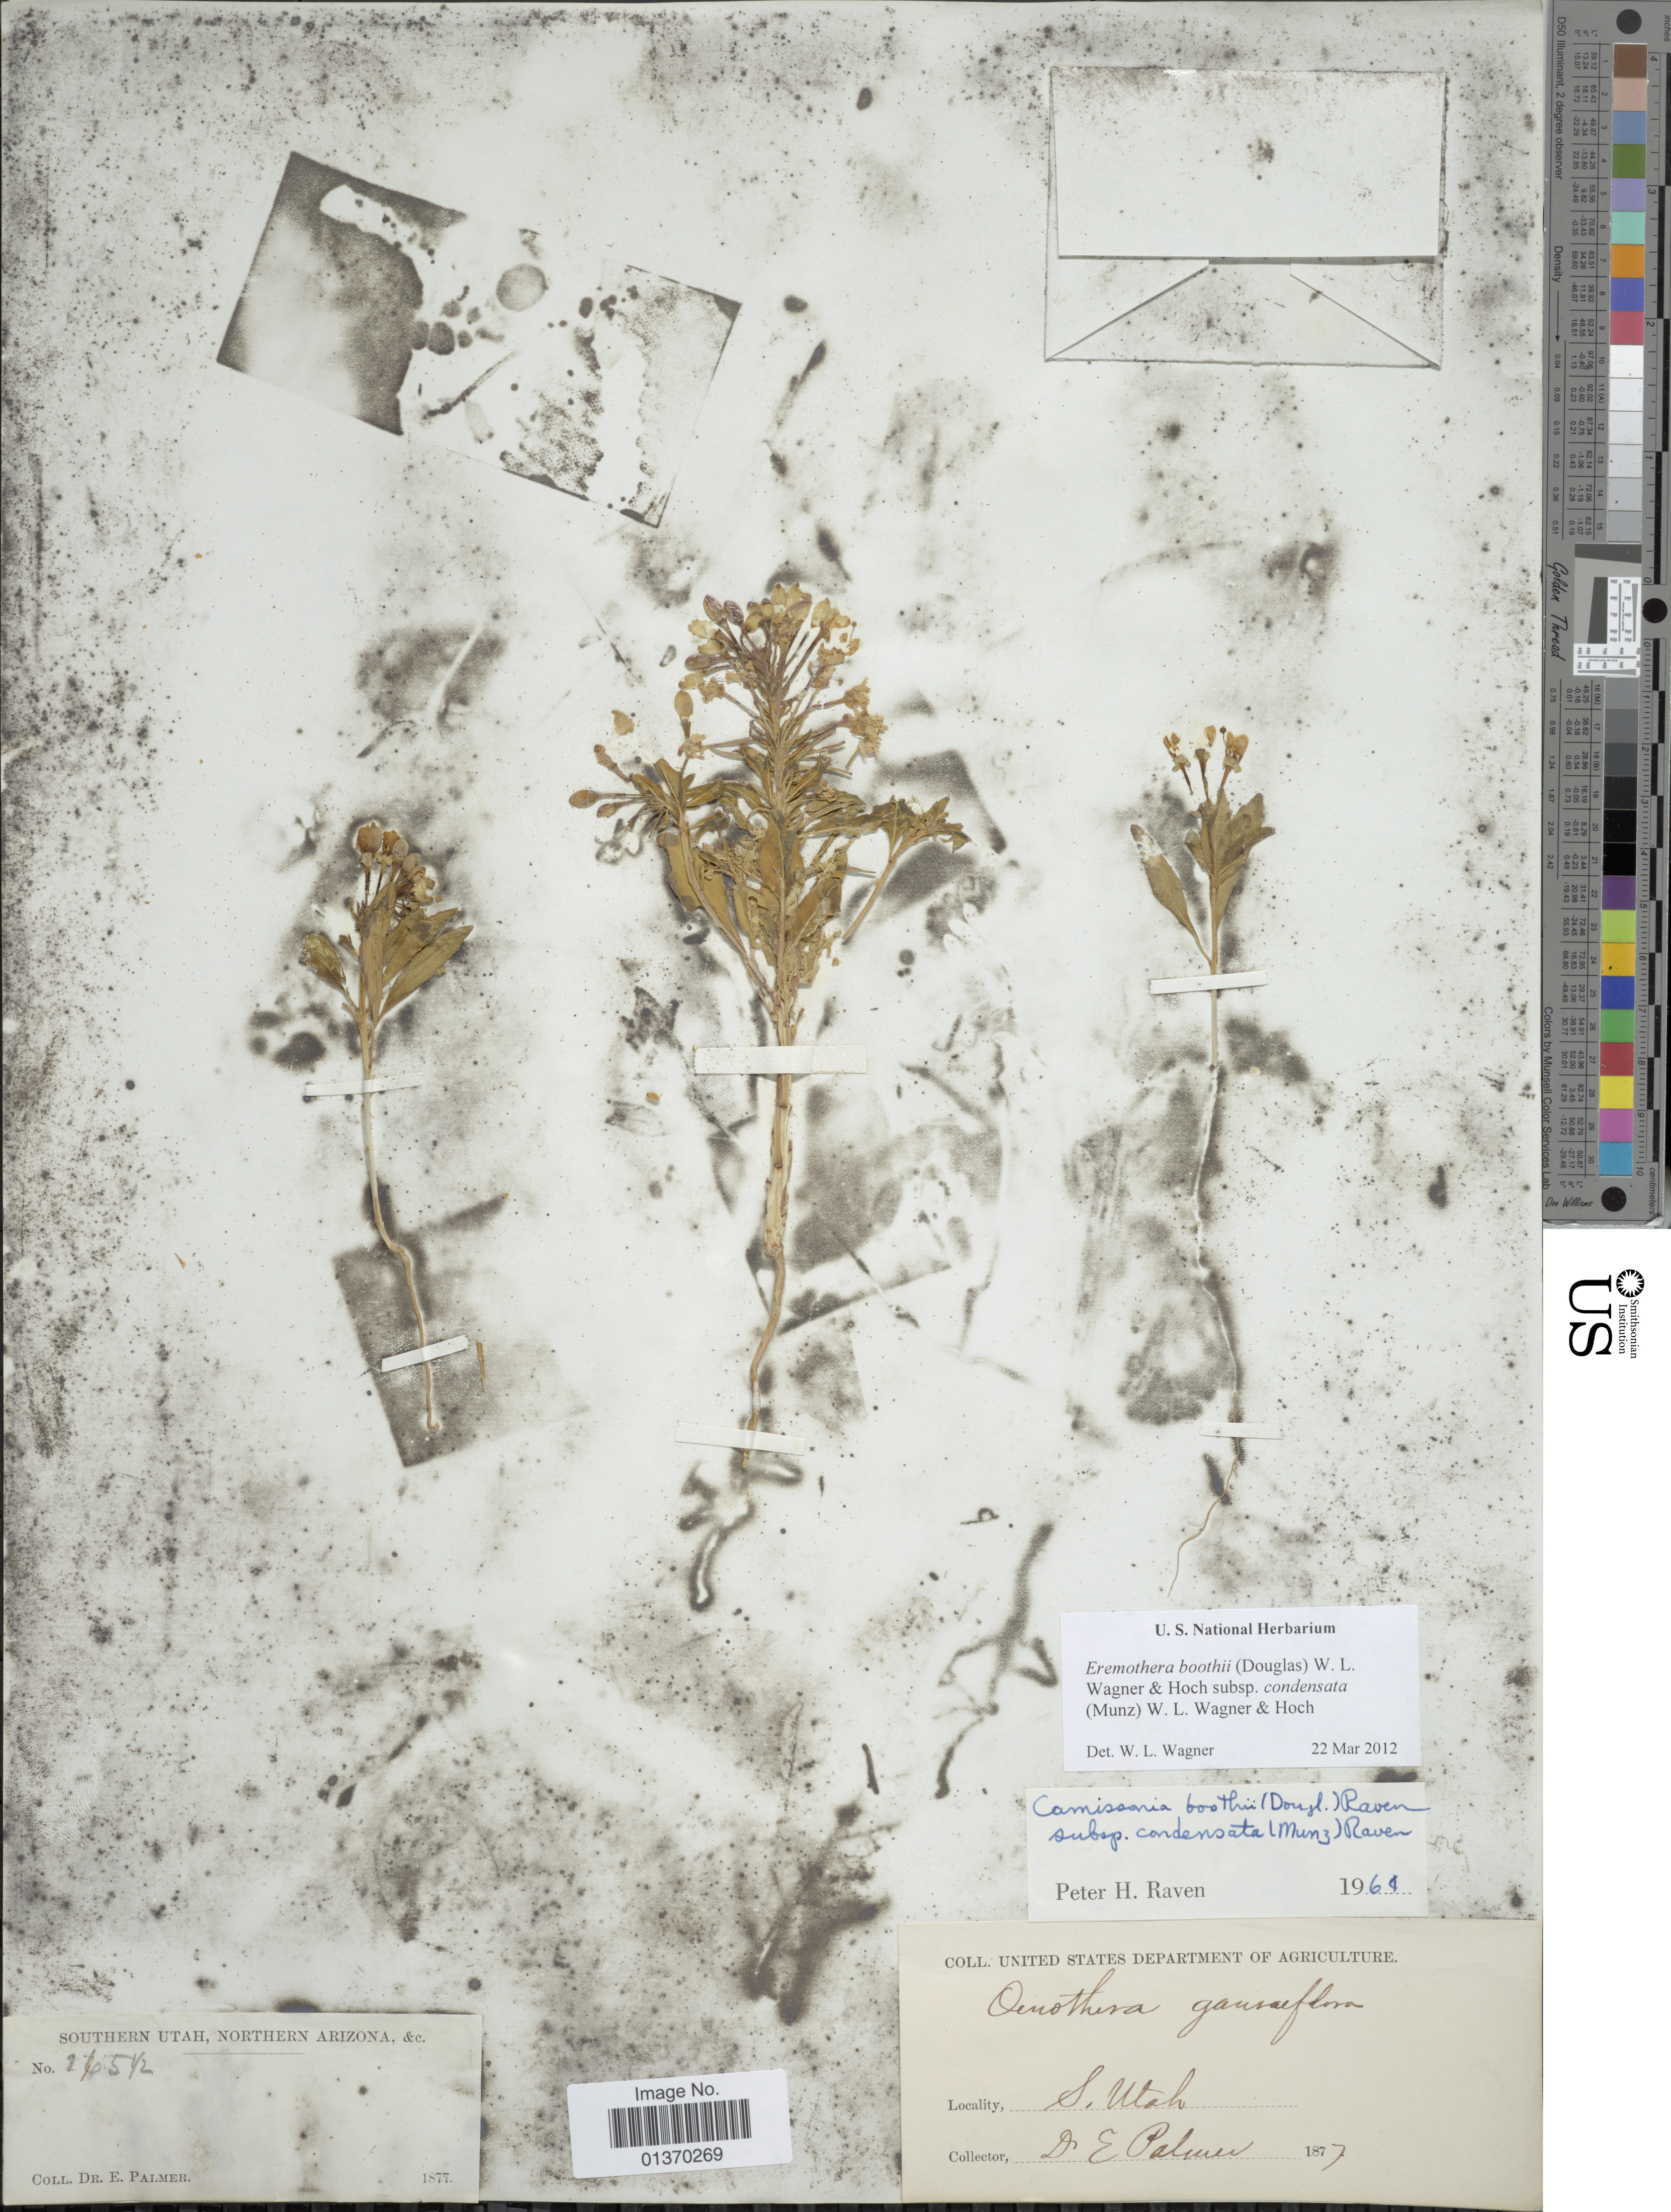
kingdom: Plantae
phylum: Tracheophyta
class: Magnoliopsida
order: Myrtales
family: Onagraceae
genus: Eremothera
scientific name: Eremothera boothii subsp. condensata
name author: (Munz) W.L. Wagner & Hoch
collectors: E. Palmer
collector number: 26542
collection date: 1877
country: United States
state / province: Utah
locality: Southern Utah, Northern Arizona